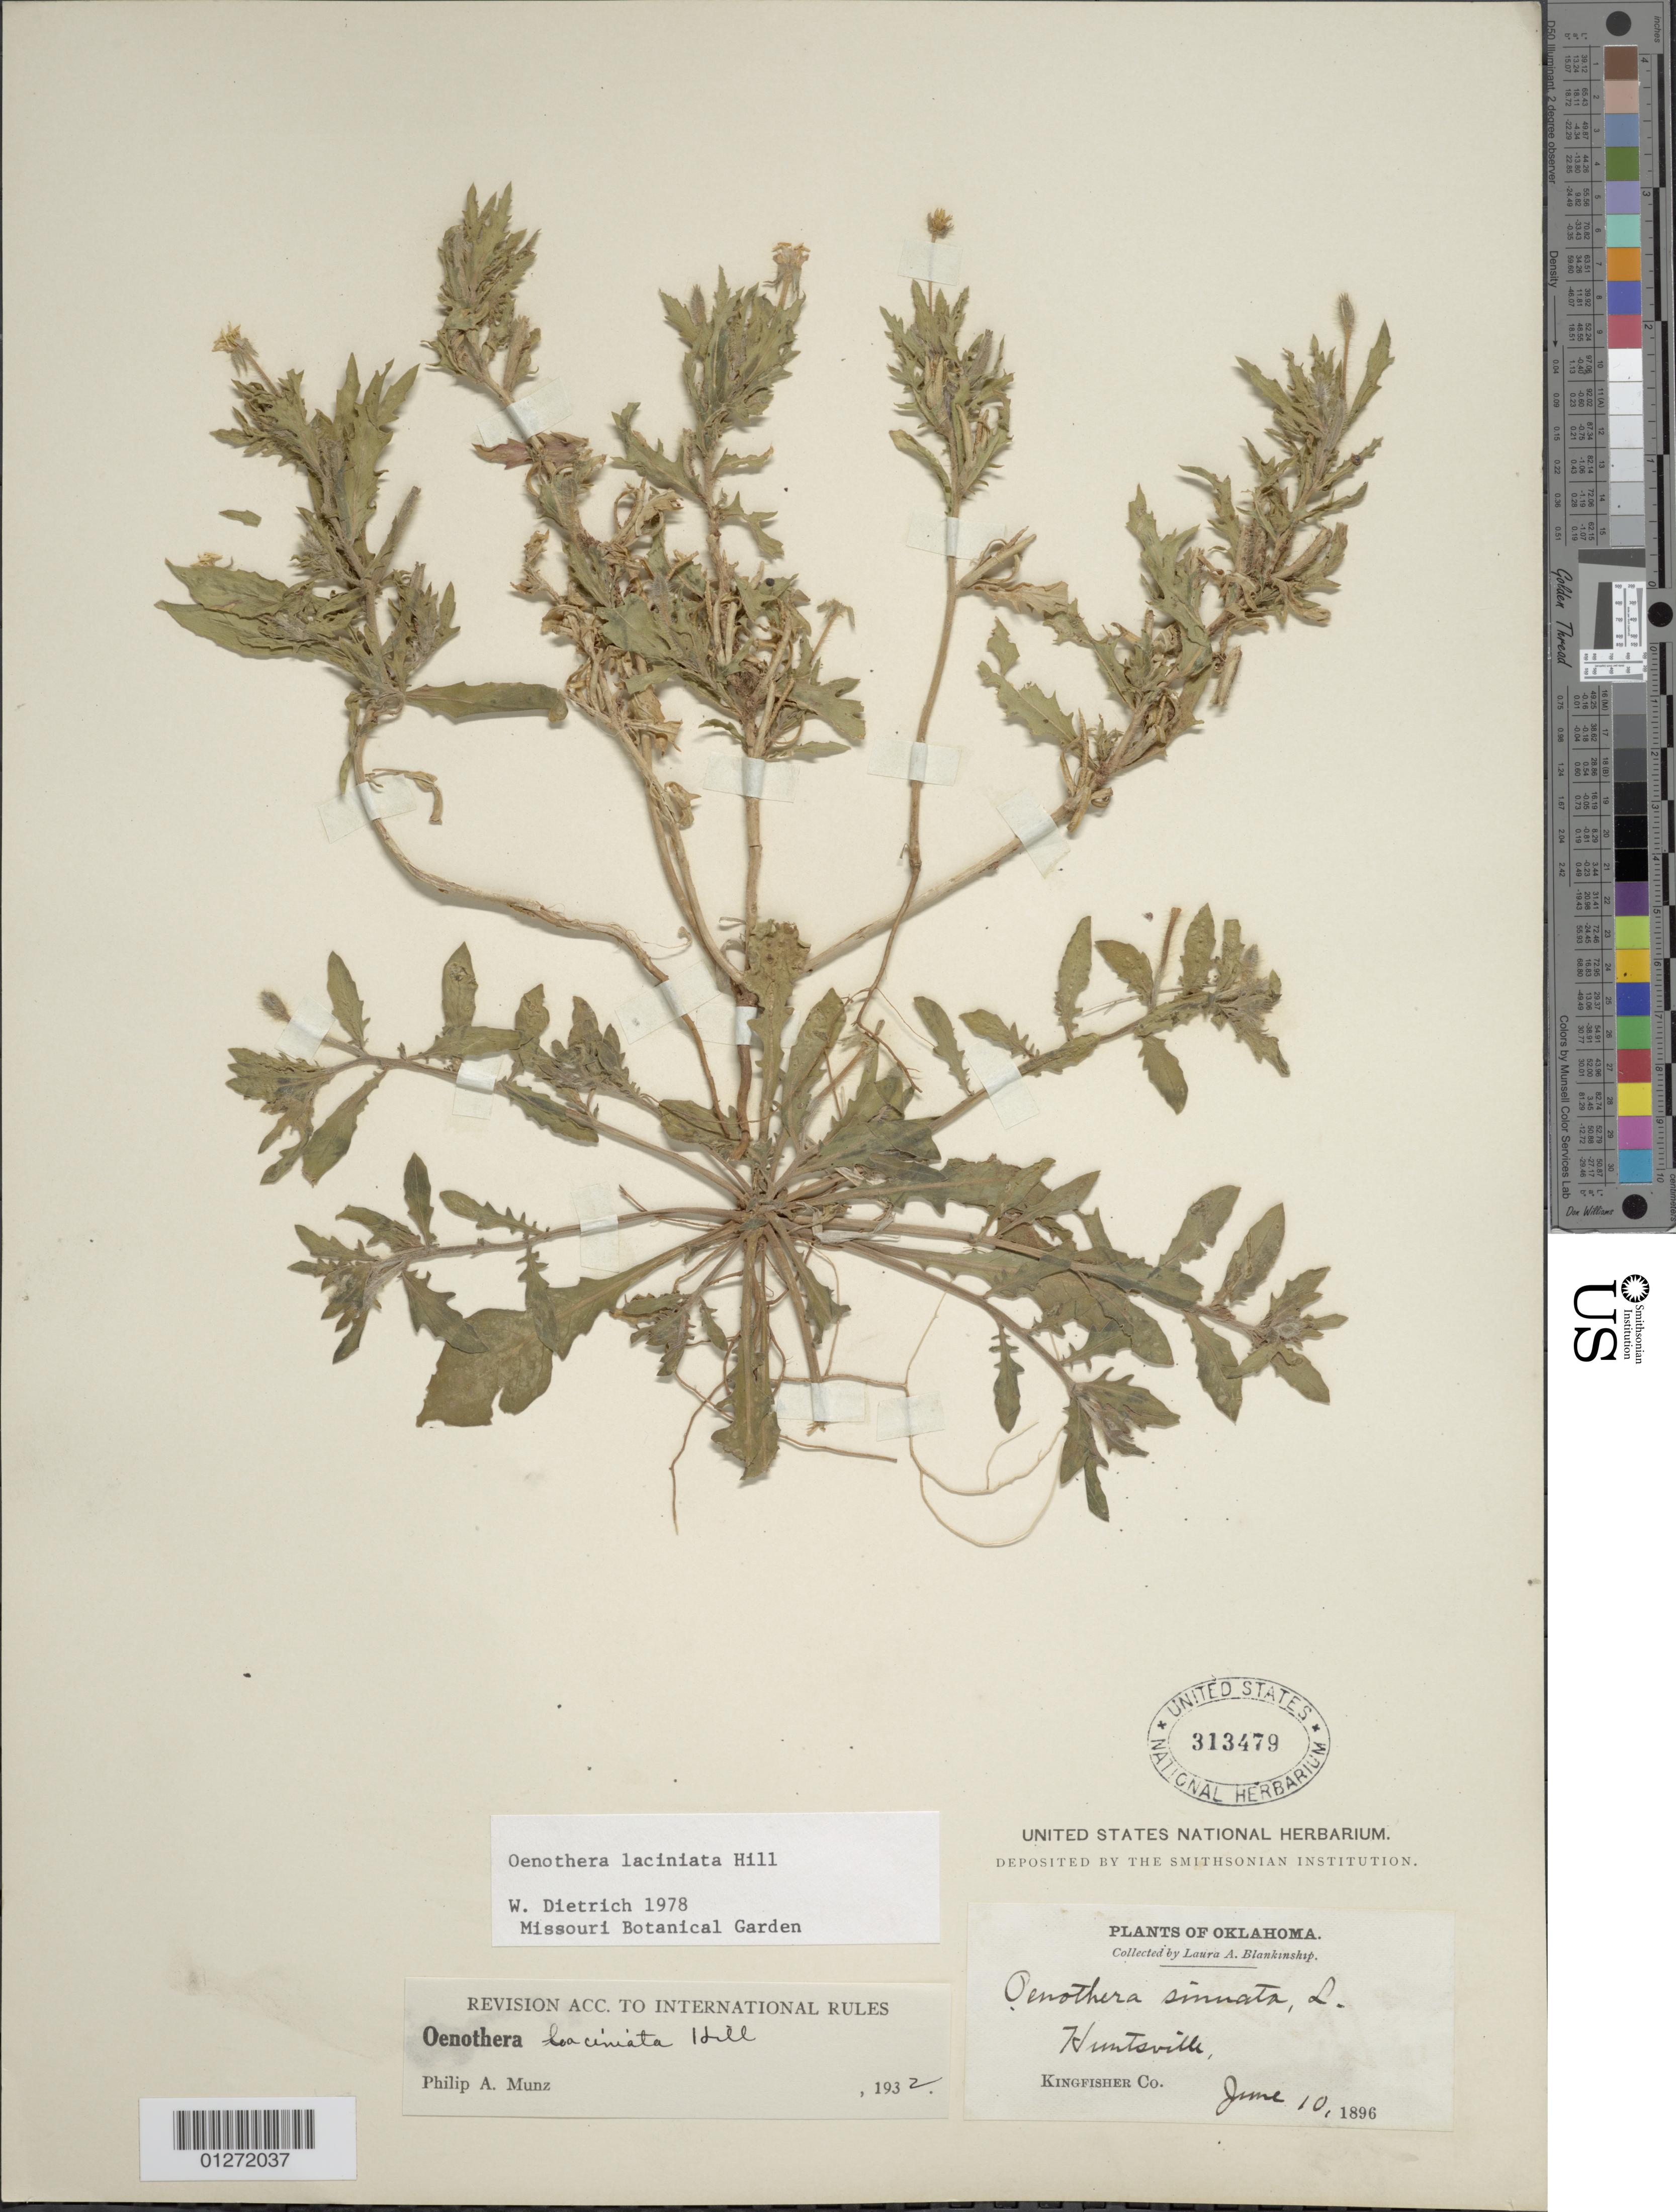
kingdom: Plantae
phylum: Tracheophyta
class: Magnoliopsida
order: Myrtales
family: Onagraceae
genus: Oenothera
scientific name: Oenothera laciniata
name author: Hill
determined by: Dietrich, W.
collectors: L. A. Blankinship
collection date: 1896-06-10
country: United States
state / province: Oklahoma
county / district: Kingfisher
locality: Huntsville.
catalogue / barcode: US 313479